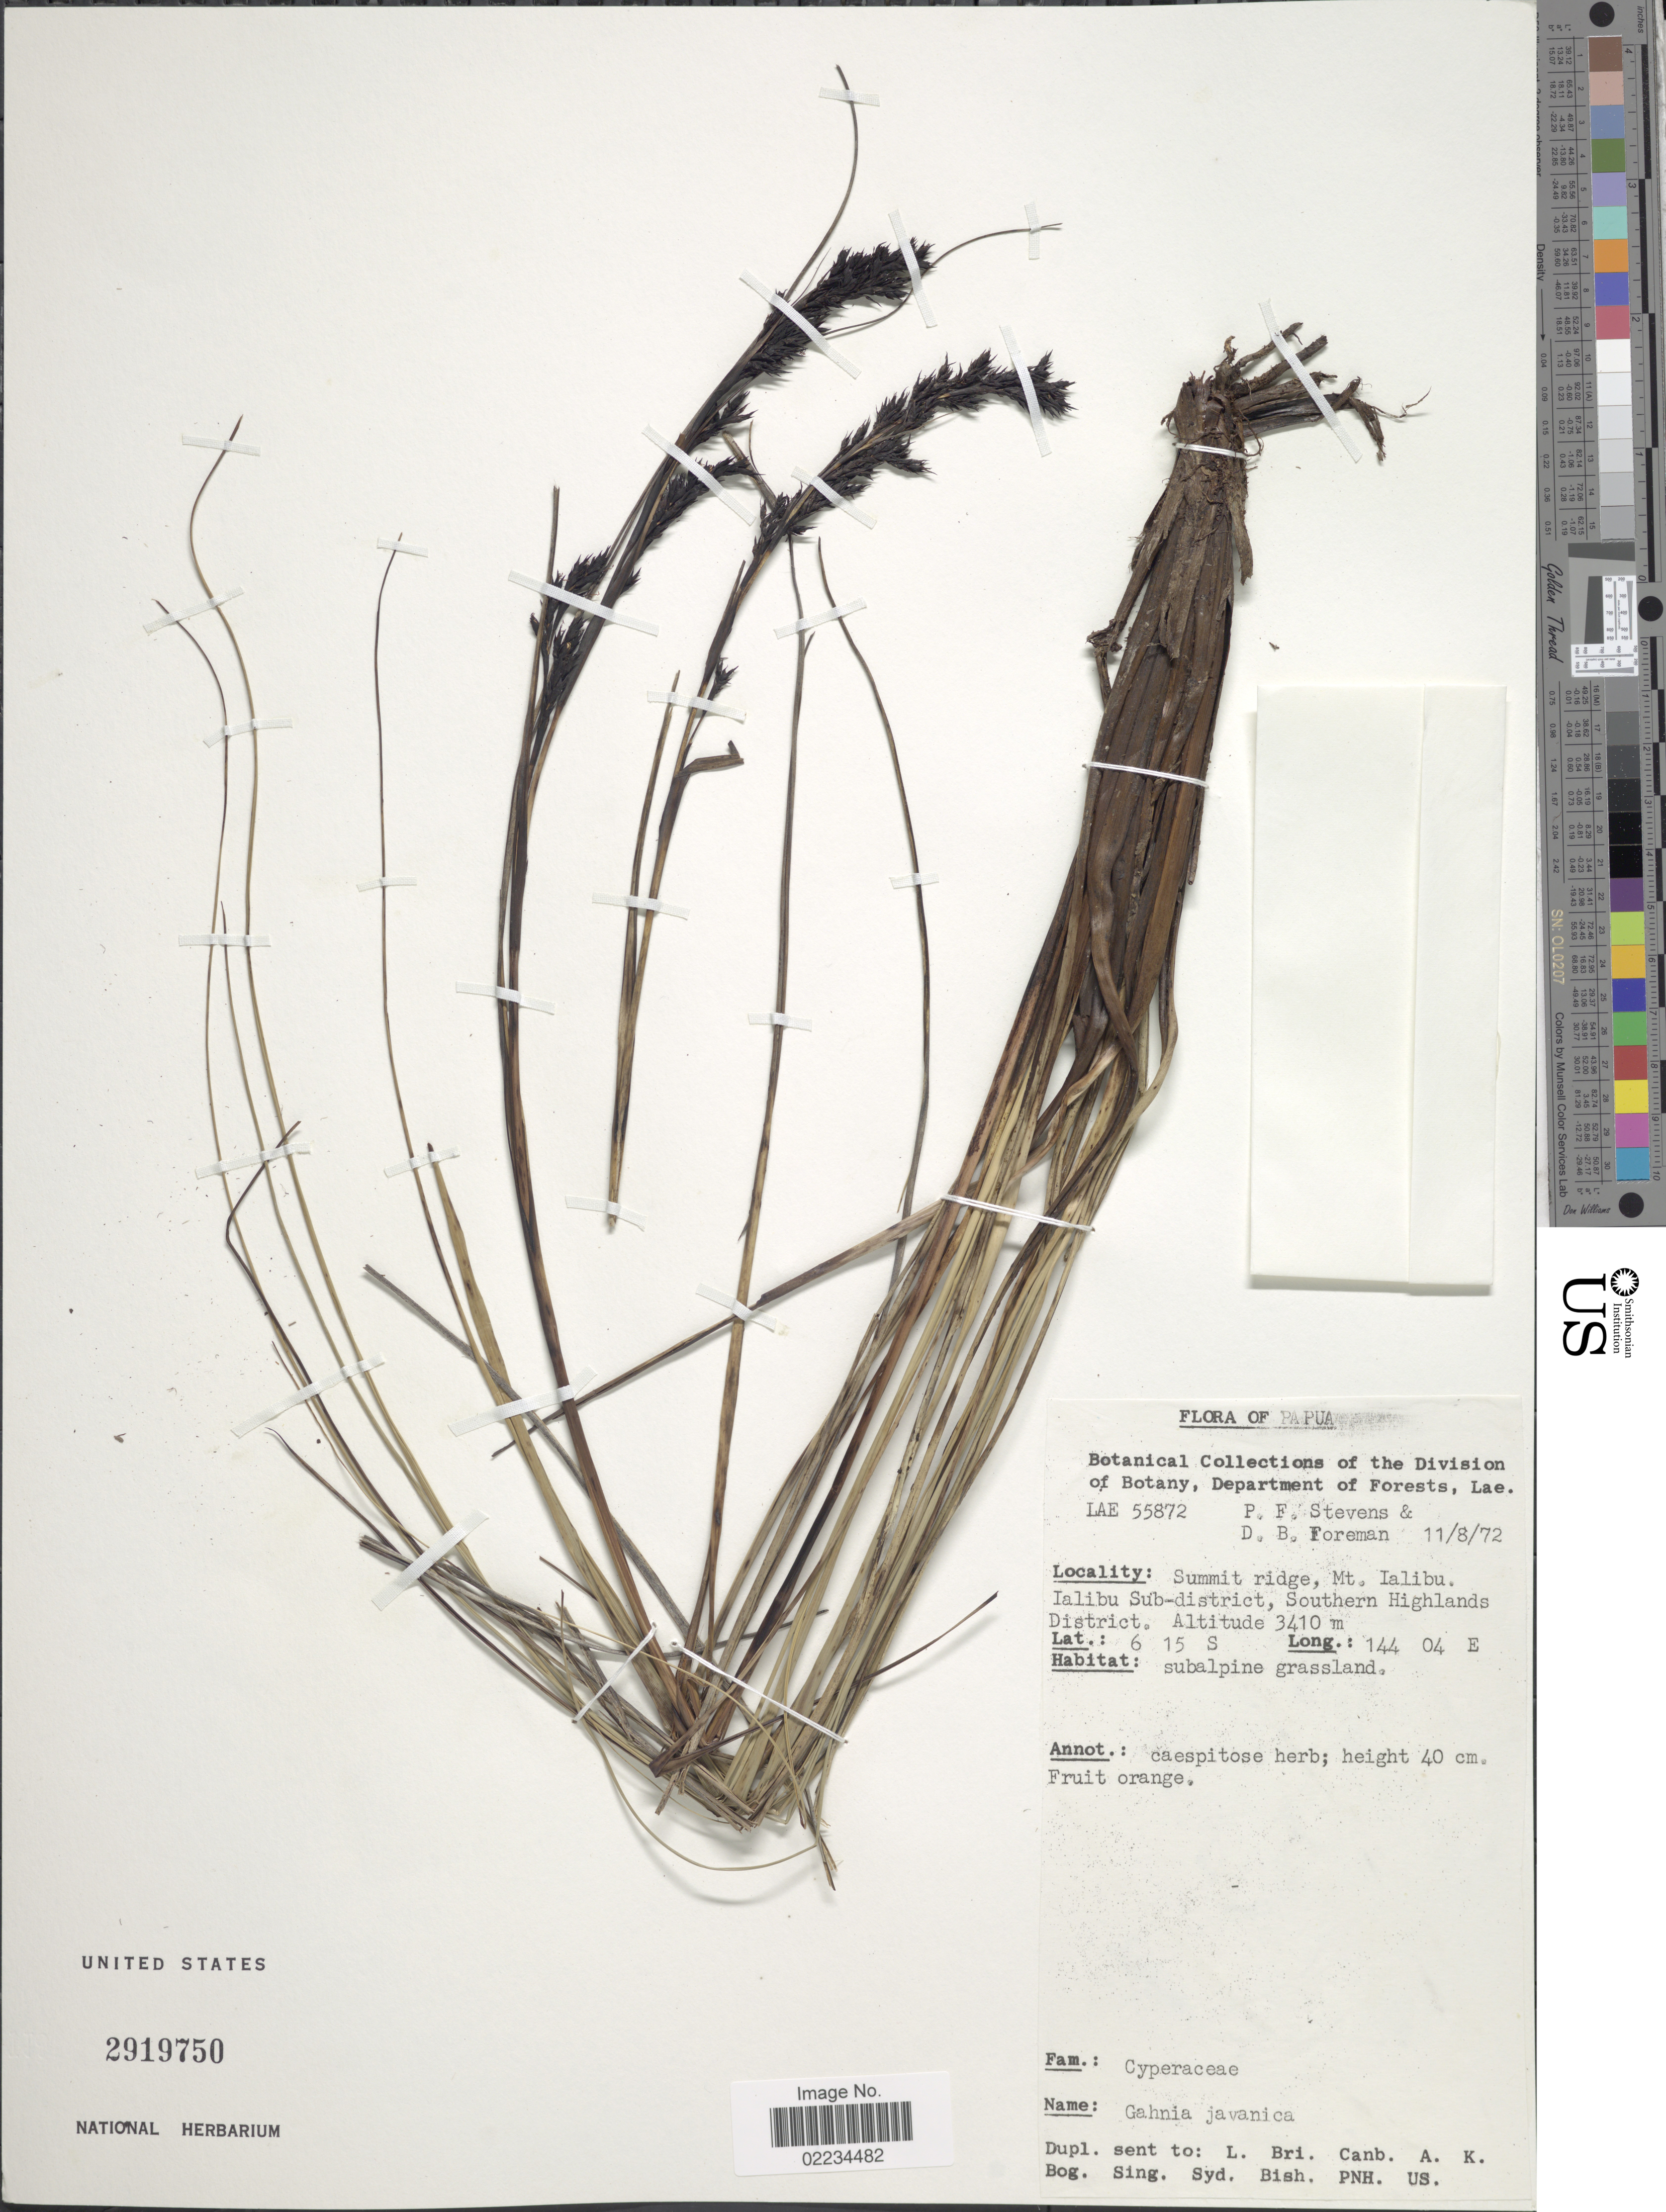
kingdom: Plantae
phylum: Tracheophyta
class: Liliopsida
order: Poales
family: Cyperaceae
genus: Gahnia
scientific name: Gahnia javanica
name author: Moritzi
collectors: P. F. Stevens & D. Foreman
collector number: LAE 55872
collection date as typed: Transcribed d/m/y: 11/8/72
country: Papua New Guinea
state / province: Southern Highlands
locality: Summit ridge, Mt Ialibu. Ialibu Sub-district, Southern Highlands District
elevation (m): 3410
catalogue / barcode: US 2919750